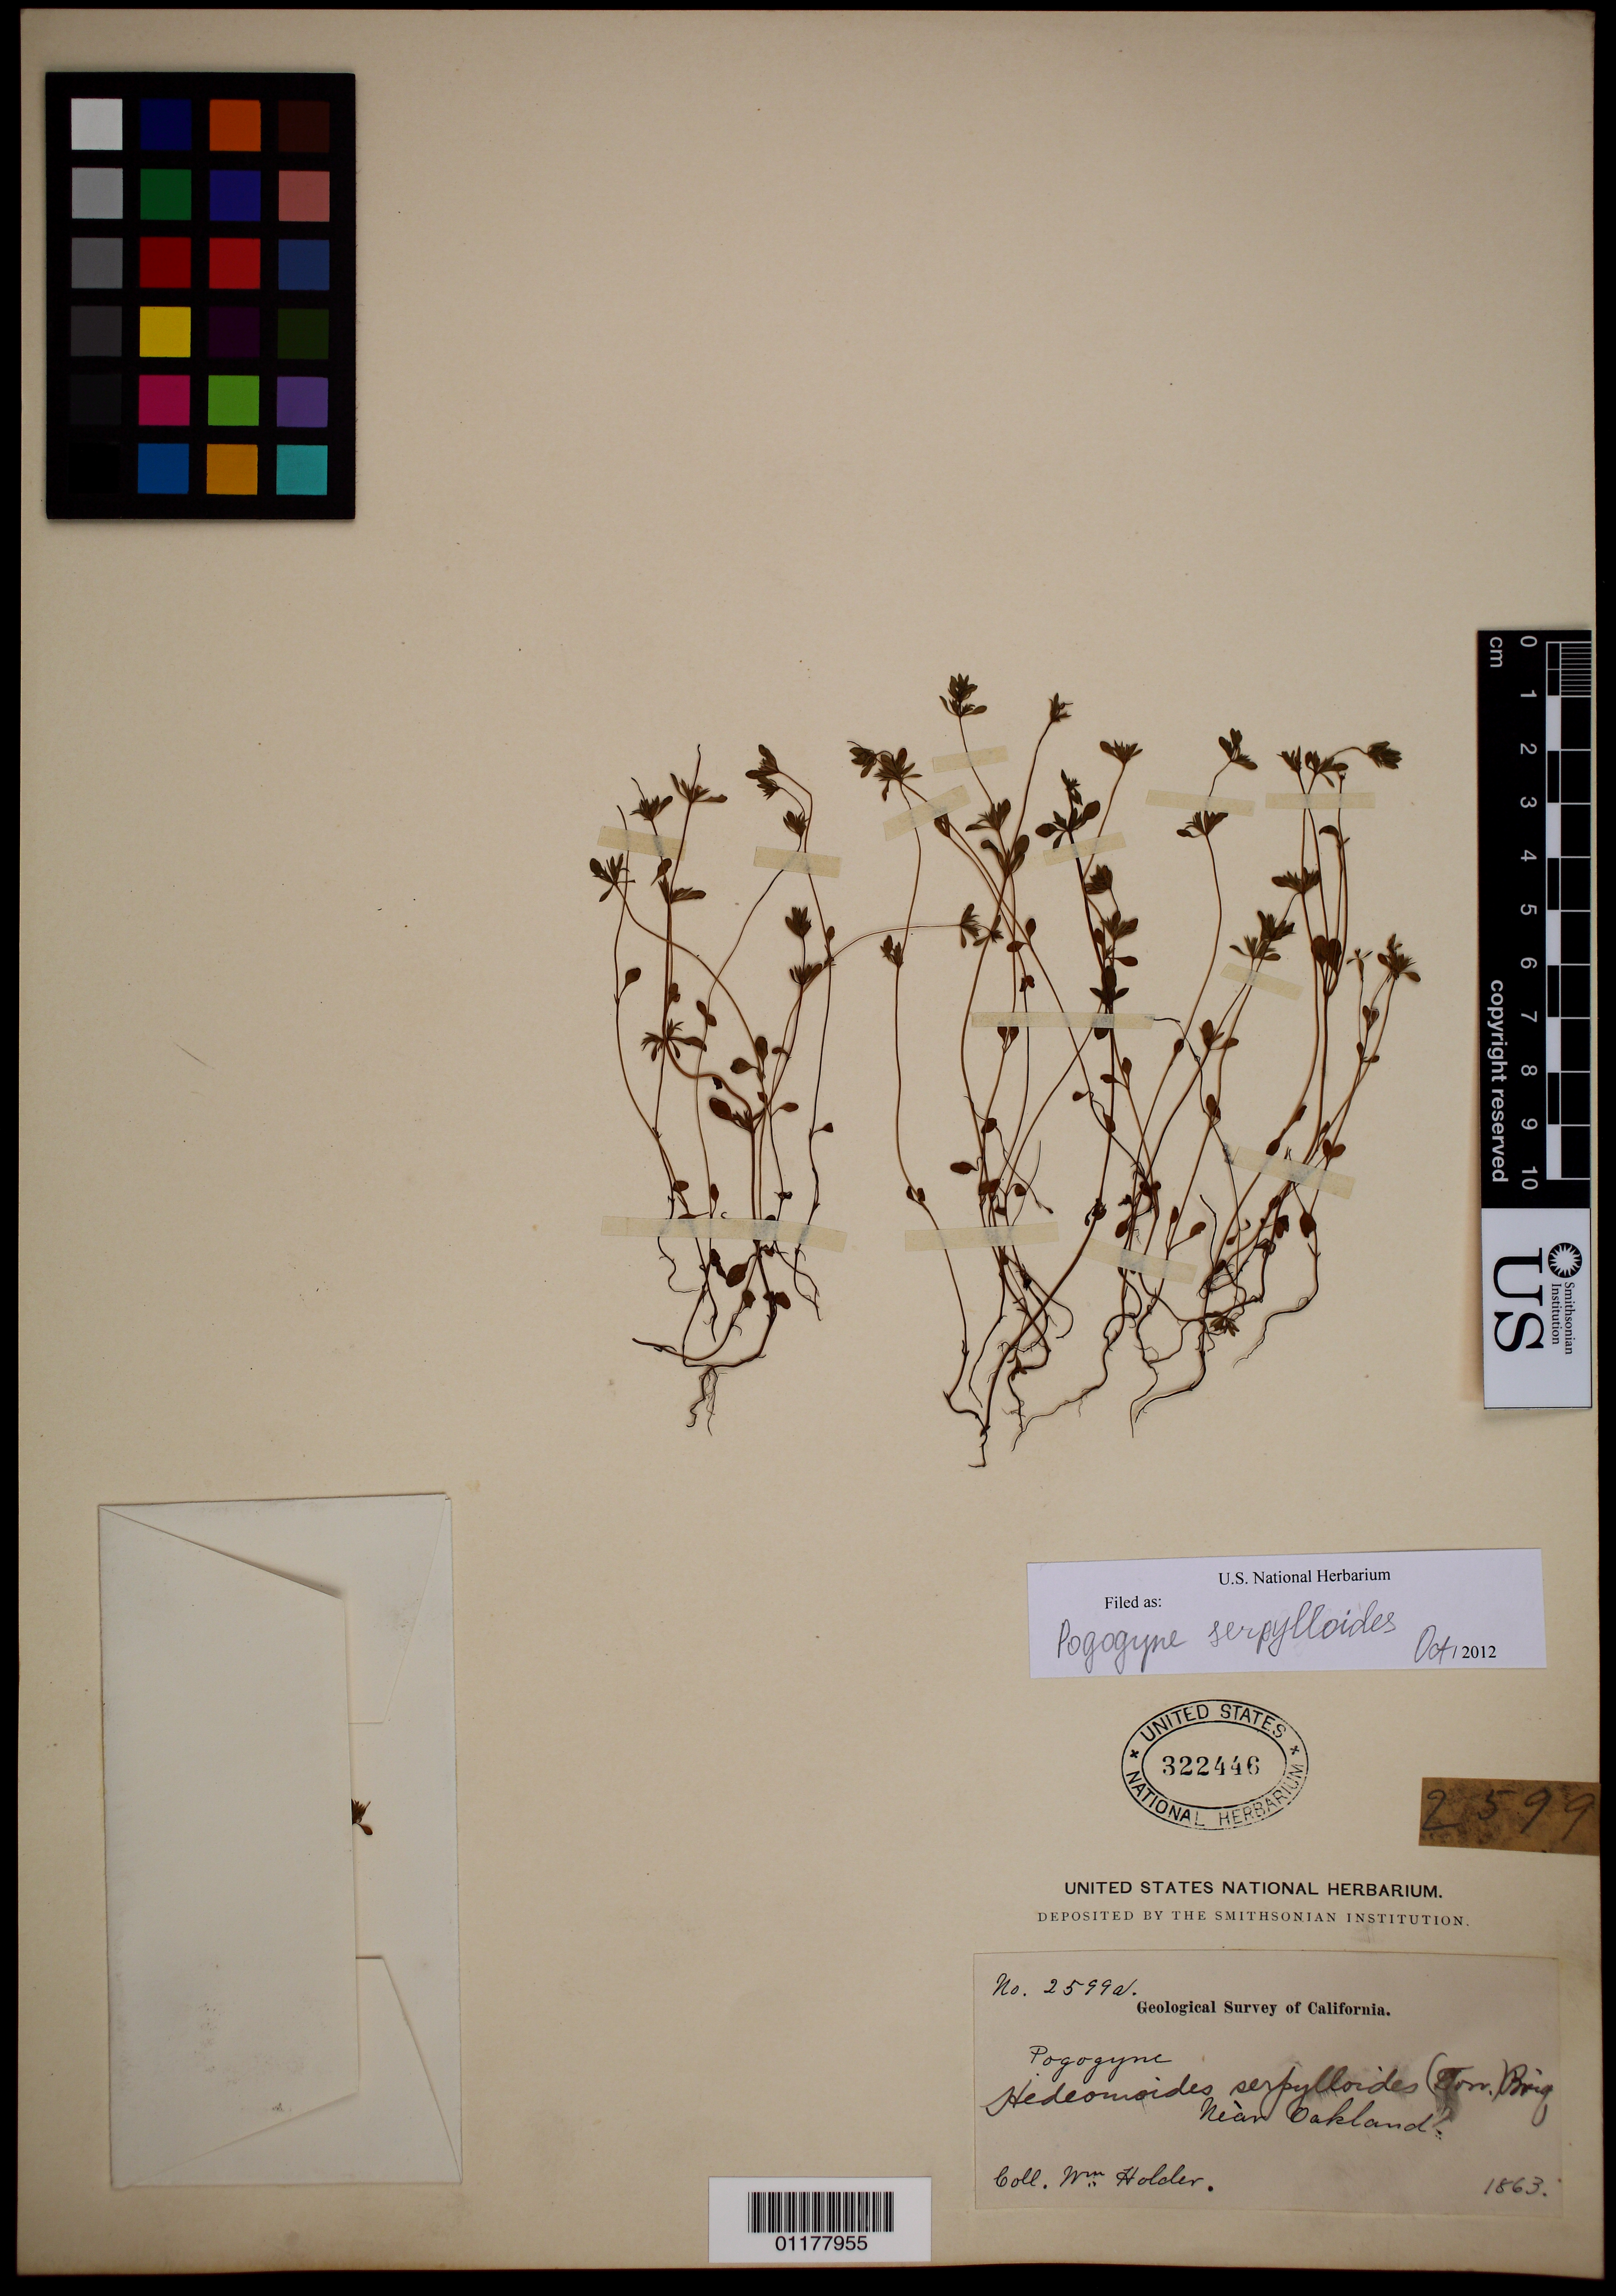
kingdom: Plantae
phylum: Tracheophyta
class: Magnoliopsida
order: Lamiales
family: Lamiaceae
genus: Pogogyne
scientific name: Pogogyne serpylloides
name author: (Torr.) A. Gray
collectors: W. Holder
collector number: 2599a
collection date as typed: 1863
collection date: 1863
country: United States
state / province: California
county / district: Alameda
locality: near Oakland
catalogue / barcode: US 322446